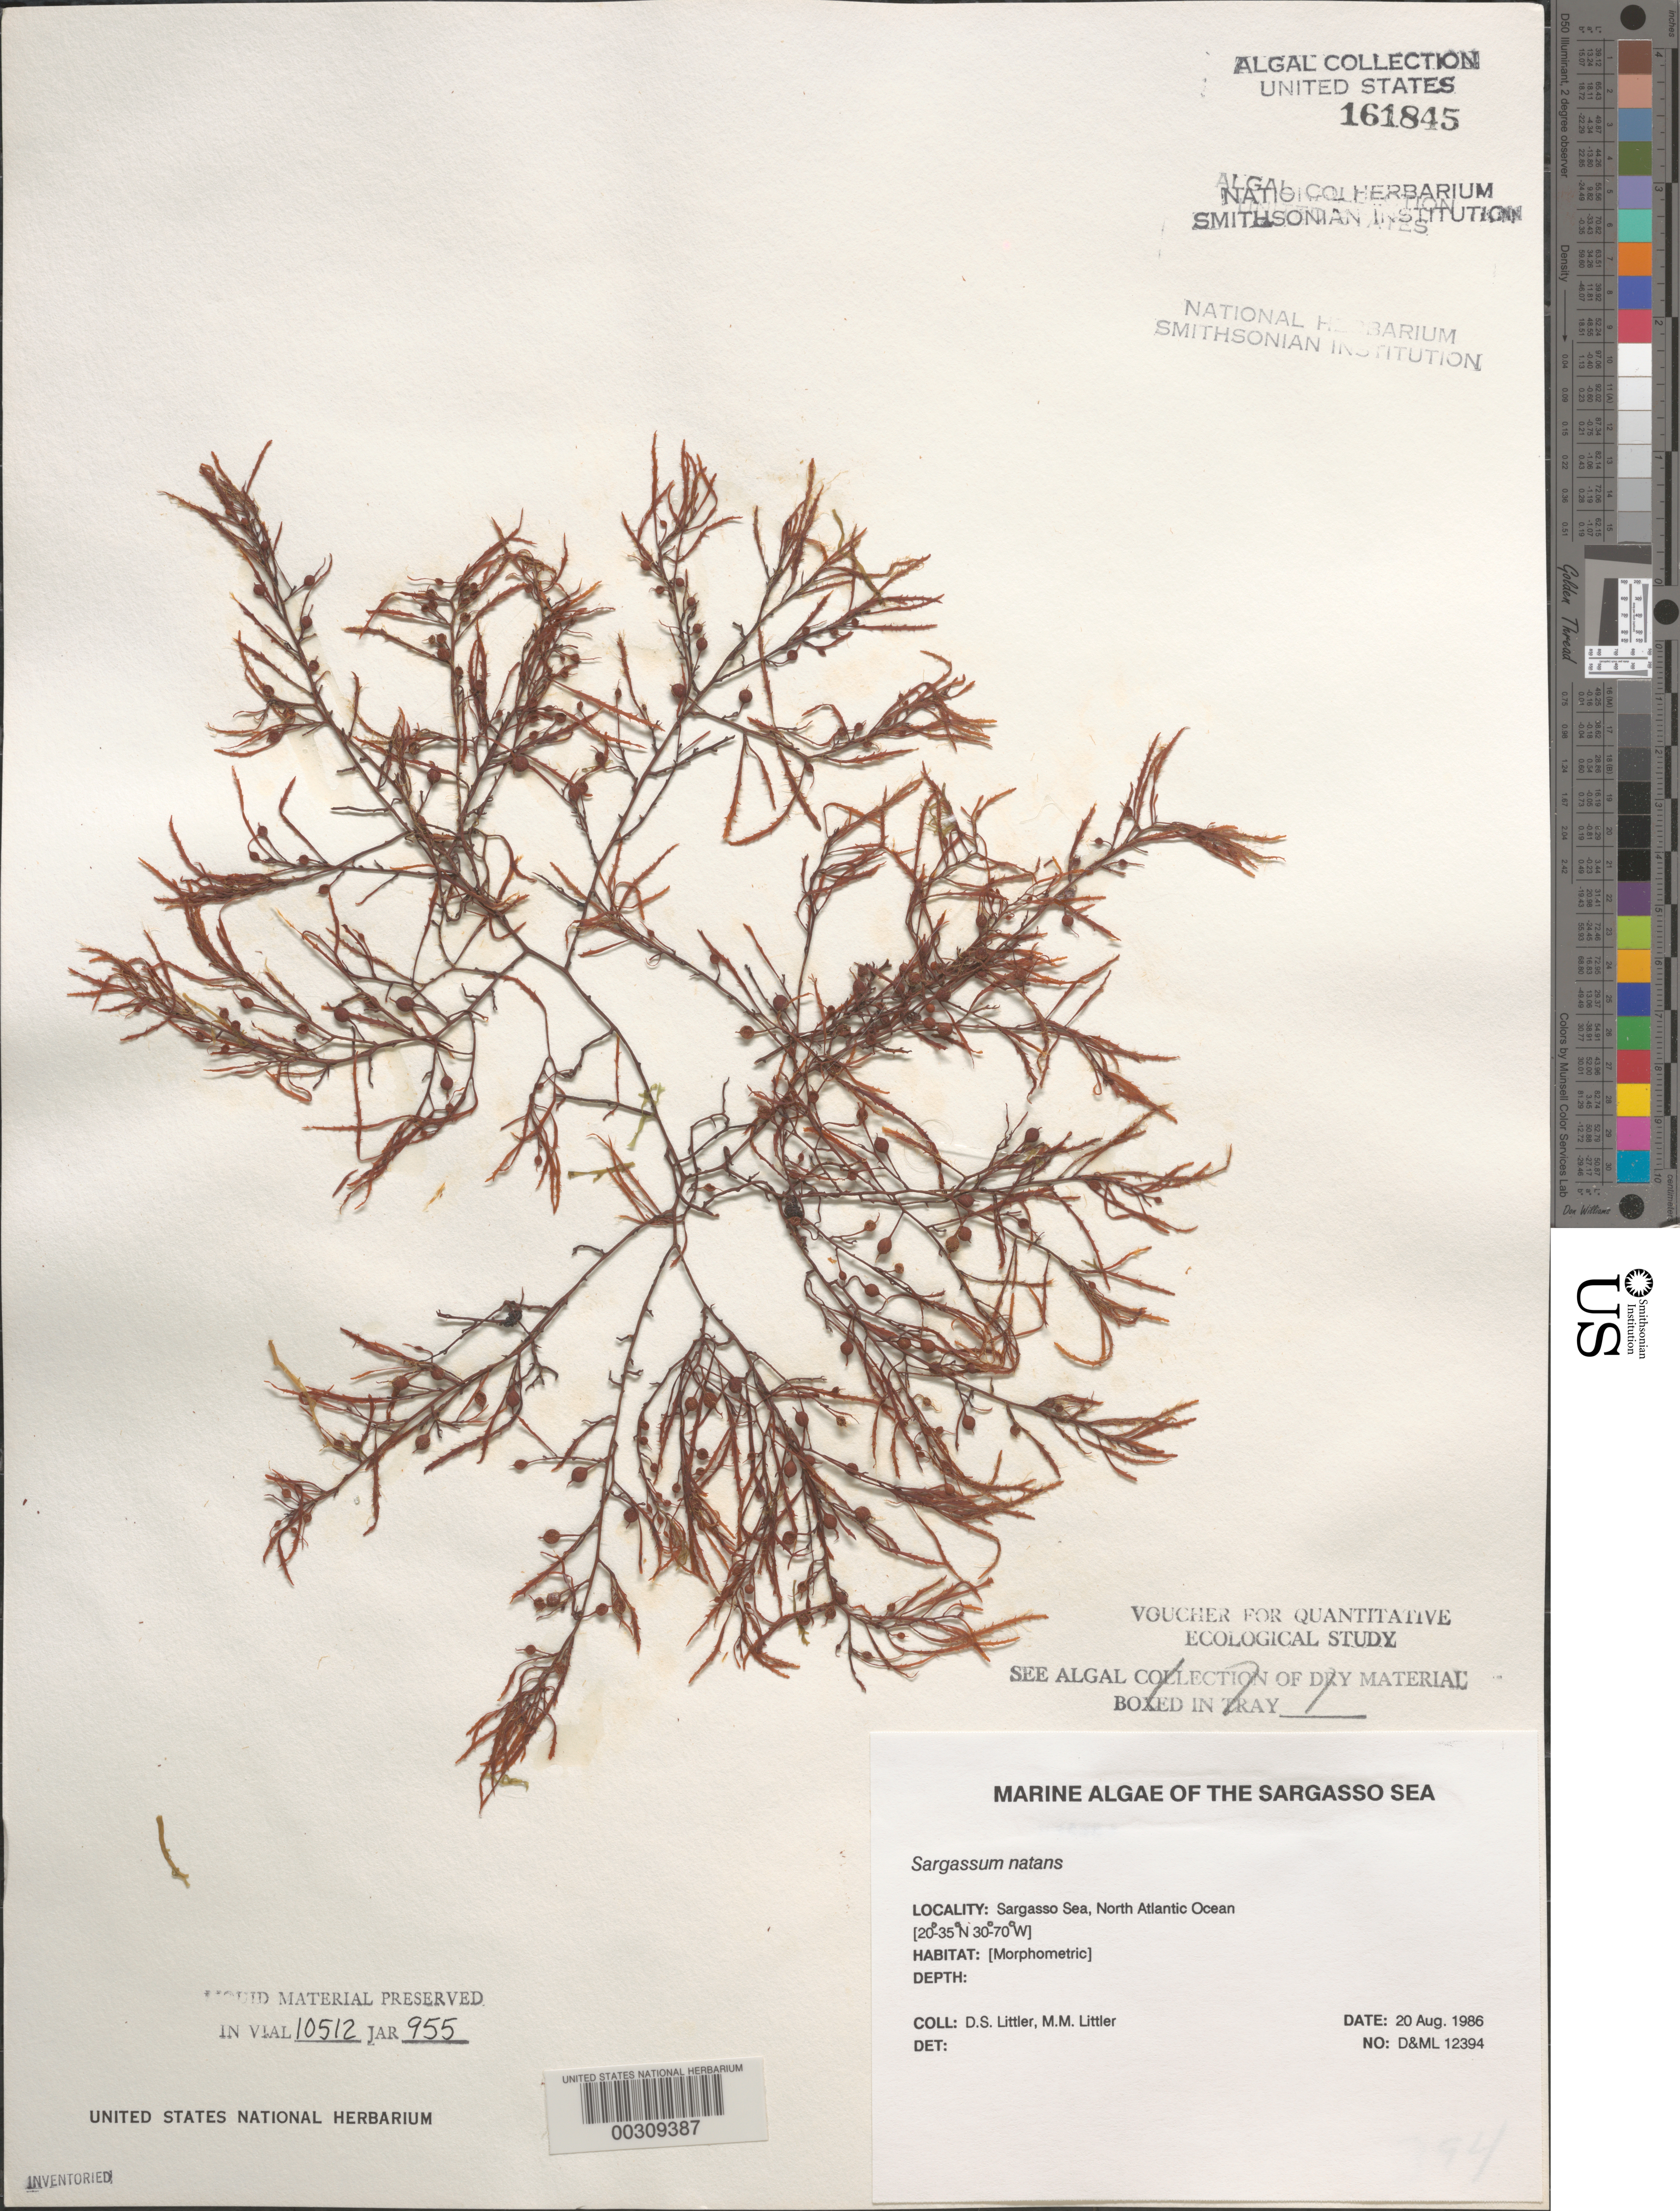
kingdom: Chromista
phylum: Ochrophyta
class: Phaeophyceae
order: Fucales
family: Sargassaceae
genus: Sargassum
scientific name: Sargassum natans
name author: (L.) Gaillon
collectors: D. S. Littler & M. M. Littler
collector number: D&ML 12394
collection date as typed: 20 Aug 1986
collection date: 1986-08-20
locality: Sargasso Sea, North Atlantic Ocean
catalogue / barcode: US 161845